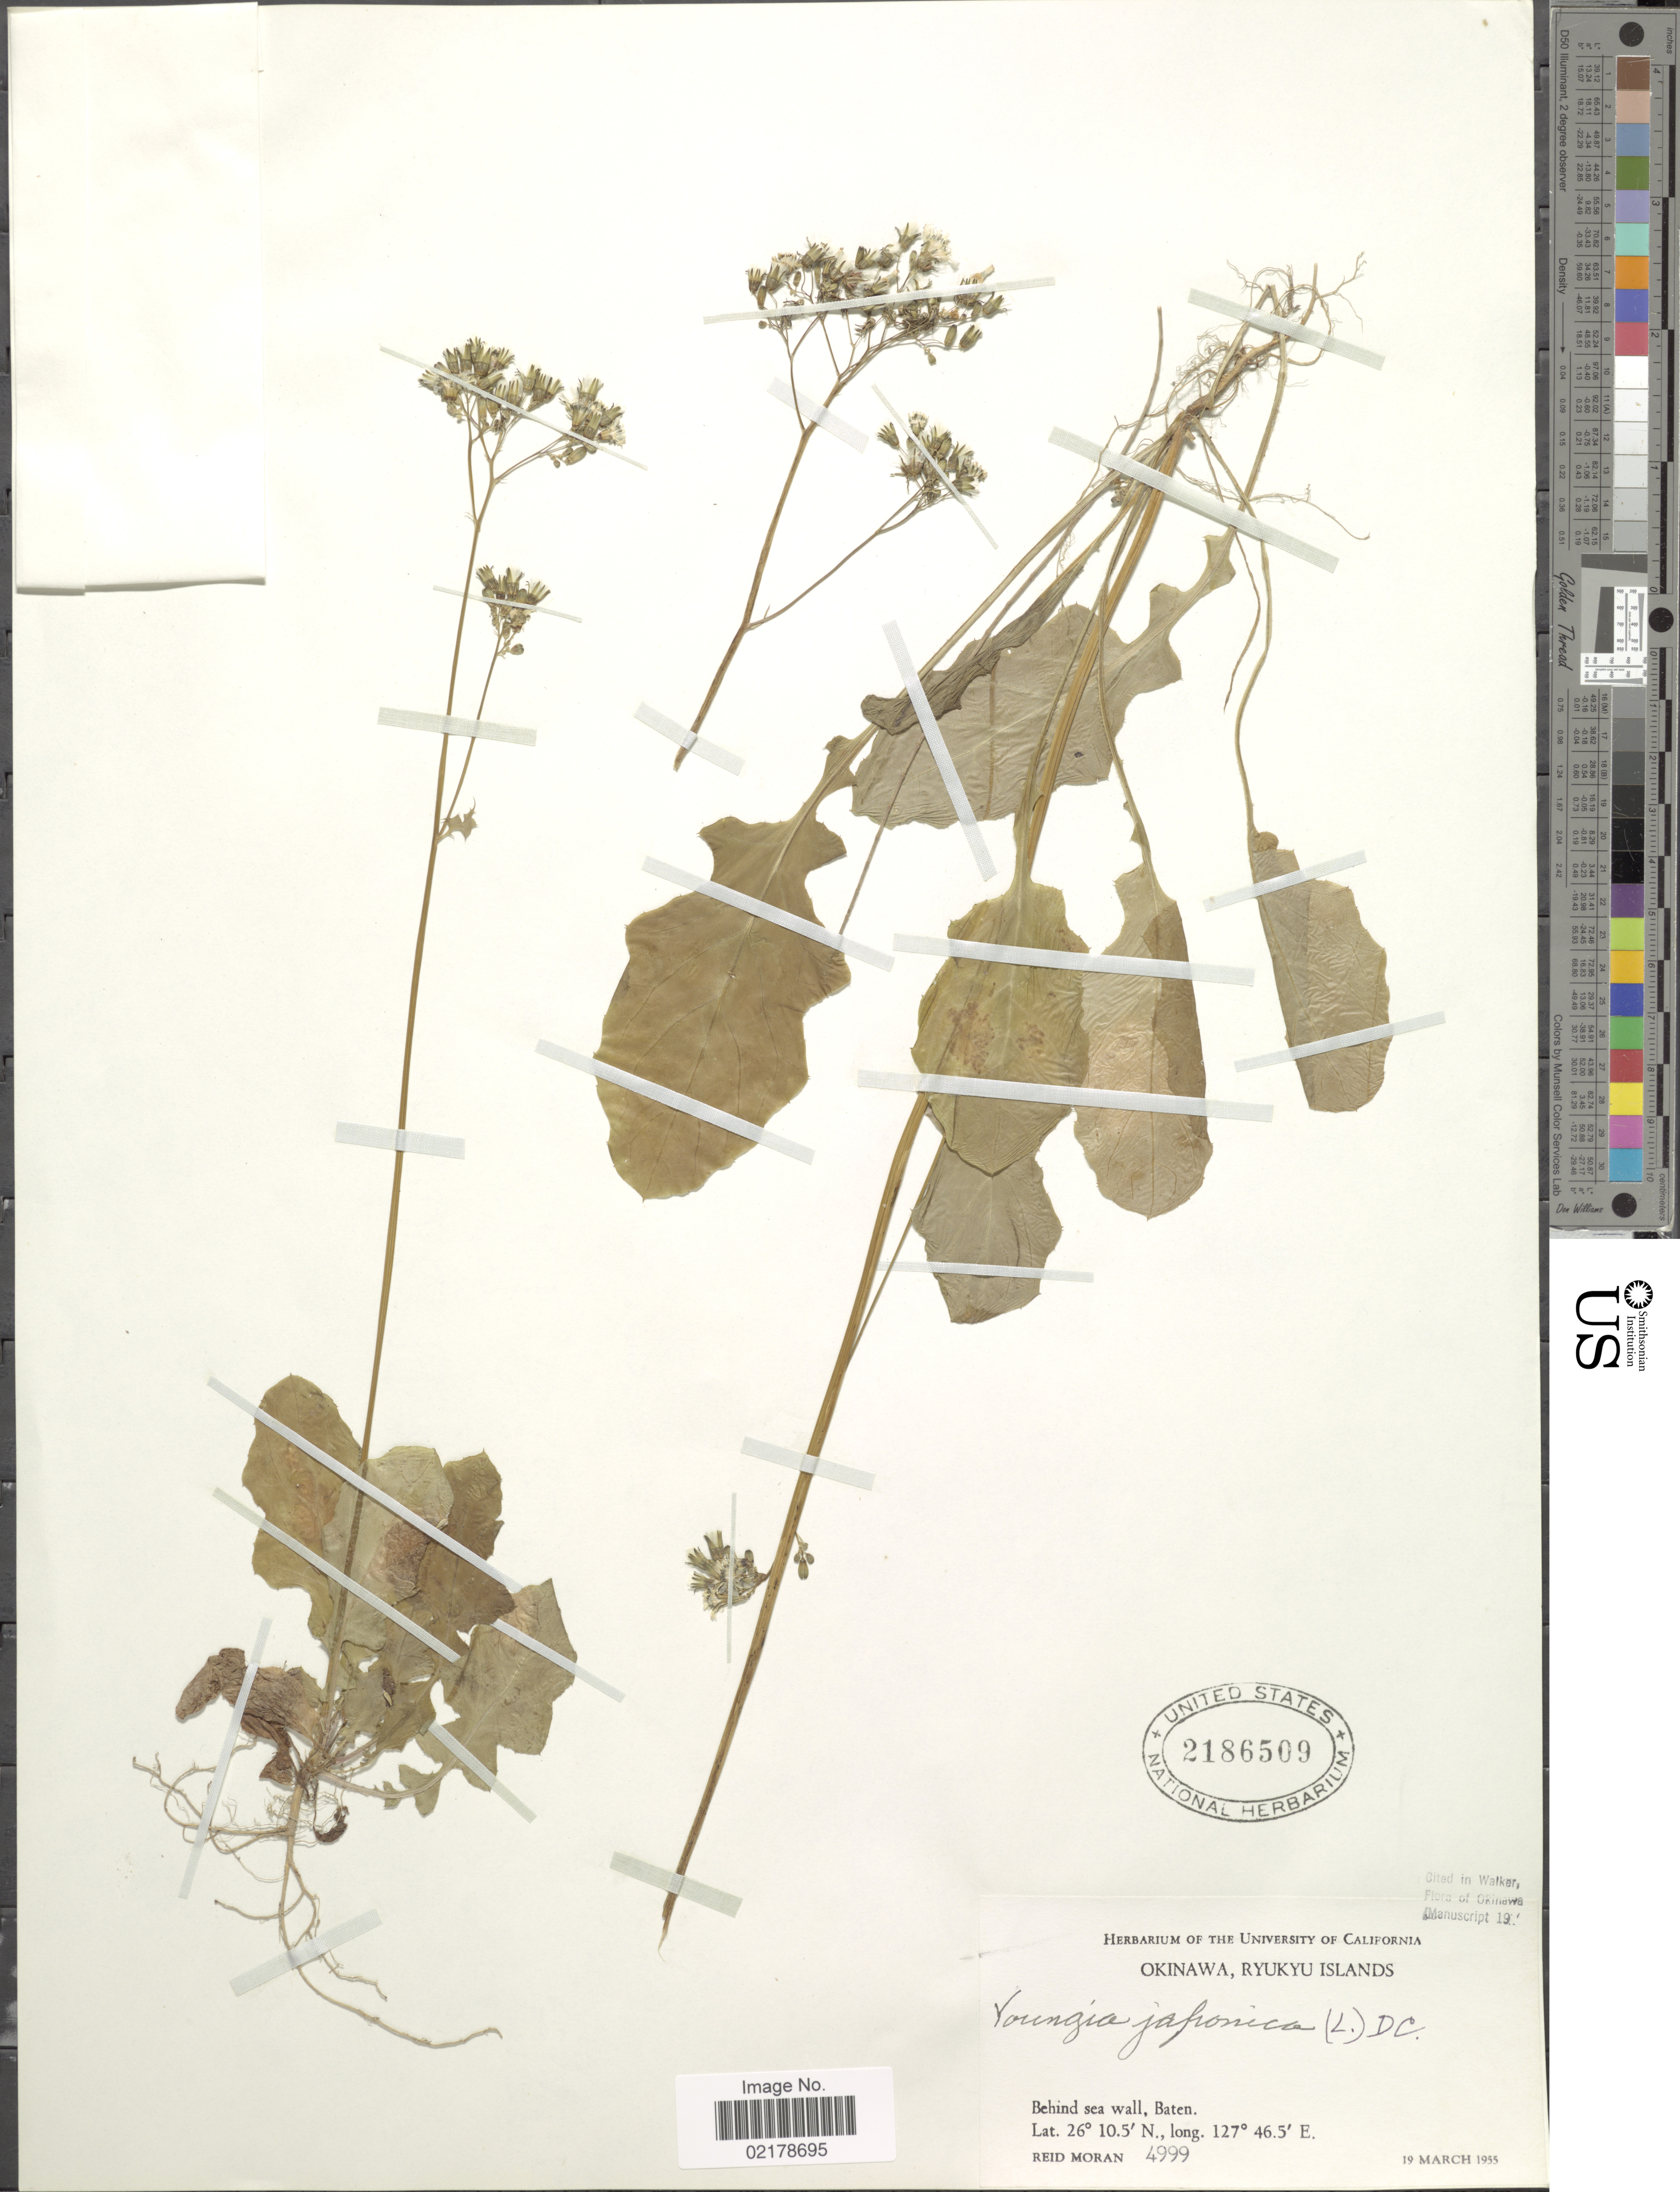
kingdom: Plantae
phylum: Tracheophyta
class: Magnoliopsida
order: Asterales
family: Asteraceae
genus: Youngia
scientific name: Youngia japonica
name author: (L.) DC.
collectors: R. V. Moran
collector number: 4999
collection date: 1955-03-19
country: Japan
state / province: Okinawa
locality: Okinawa, Ryukyu Islands. Behind sea wall, Baten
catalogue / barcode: US 2186509